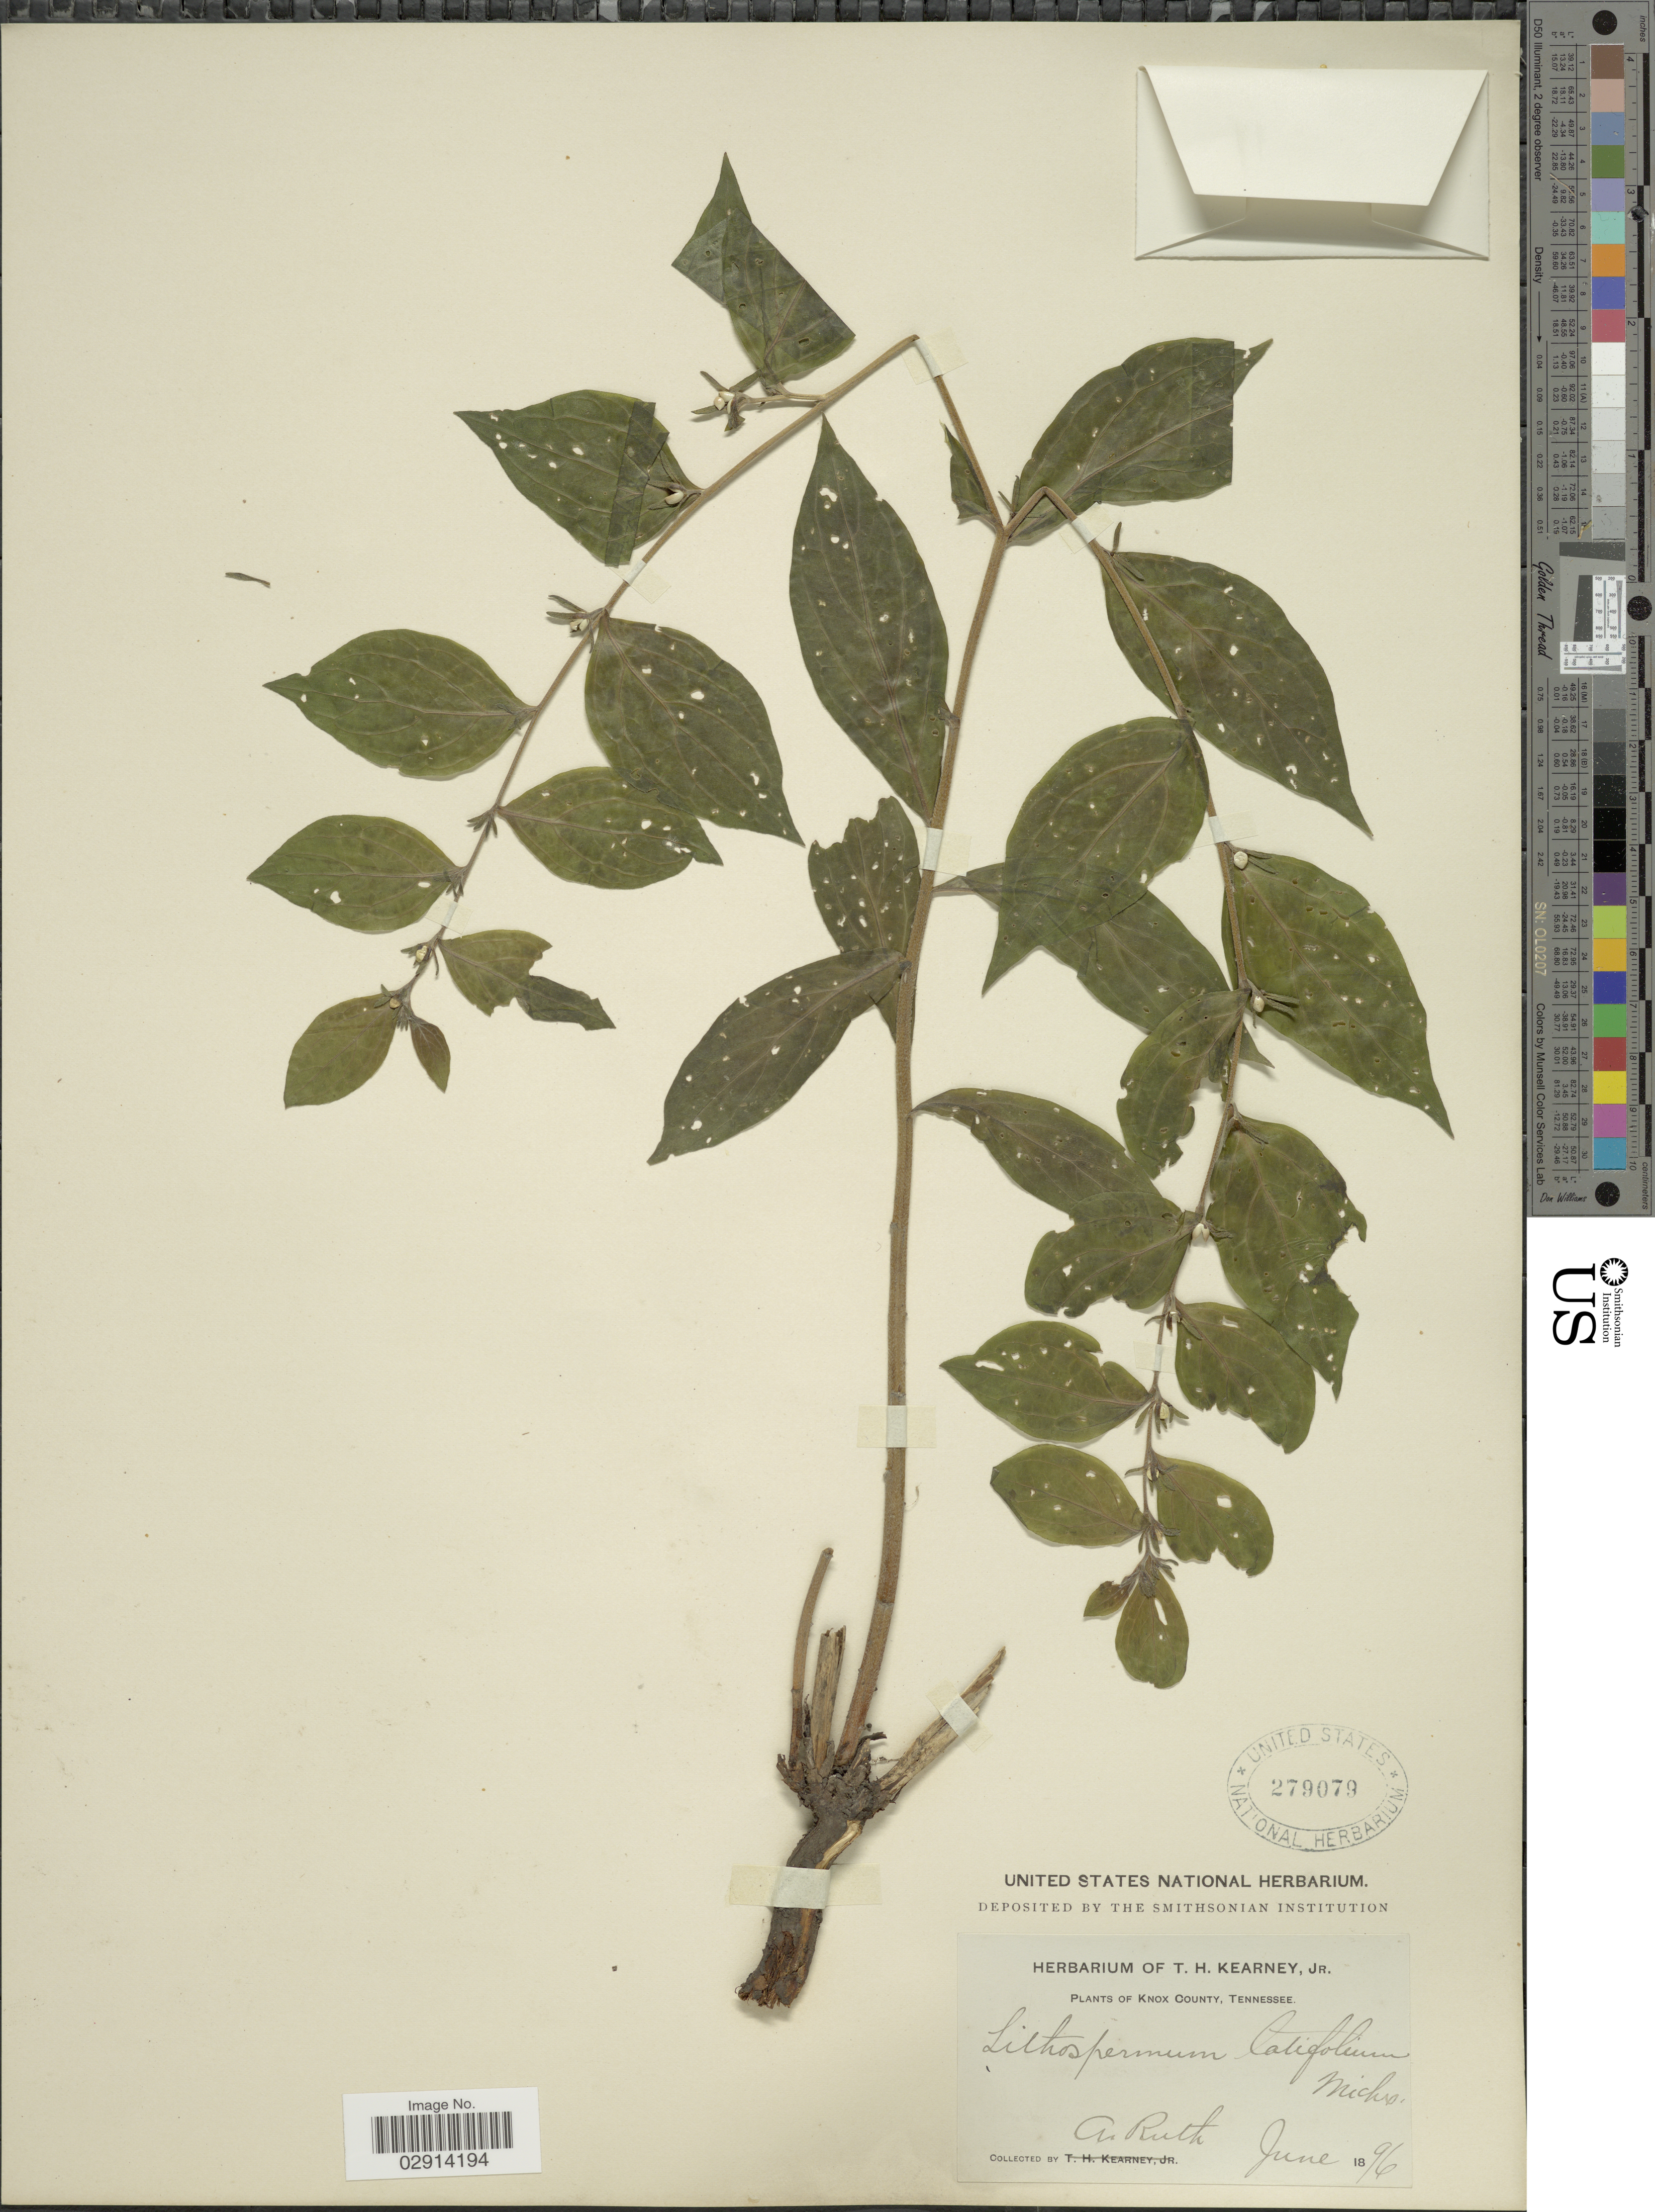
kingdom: Plantae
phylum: Tracheophyta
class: Magnoliopsida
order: Boraginales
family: Boraginaceae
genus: Lithospermum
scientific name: Lithospermum latifolium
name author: Michx.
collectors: A. Ruth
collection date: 1896-06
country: United States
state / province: Tennessee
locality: Knox County.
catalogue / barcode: US 279079